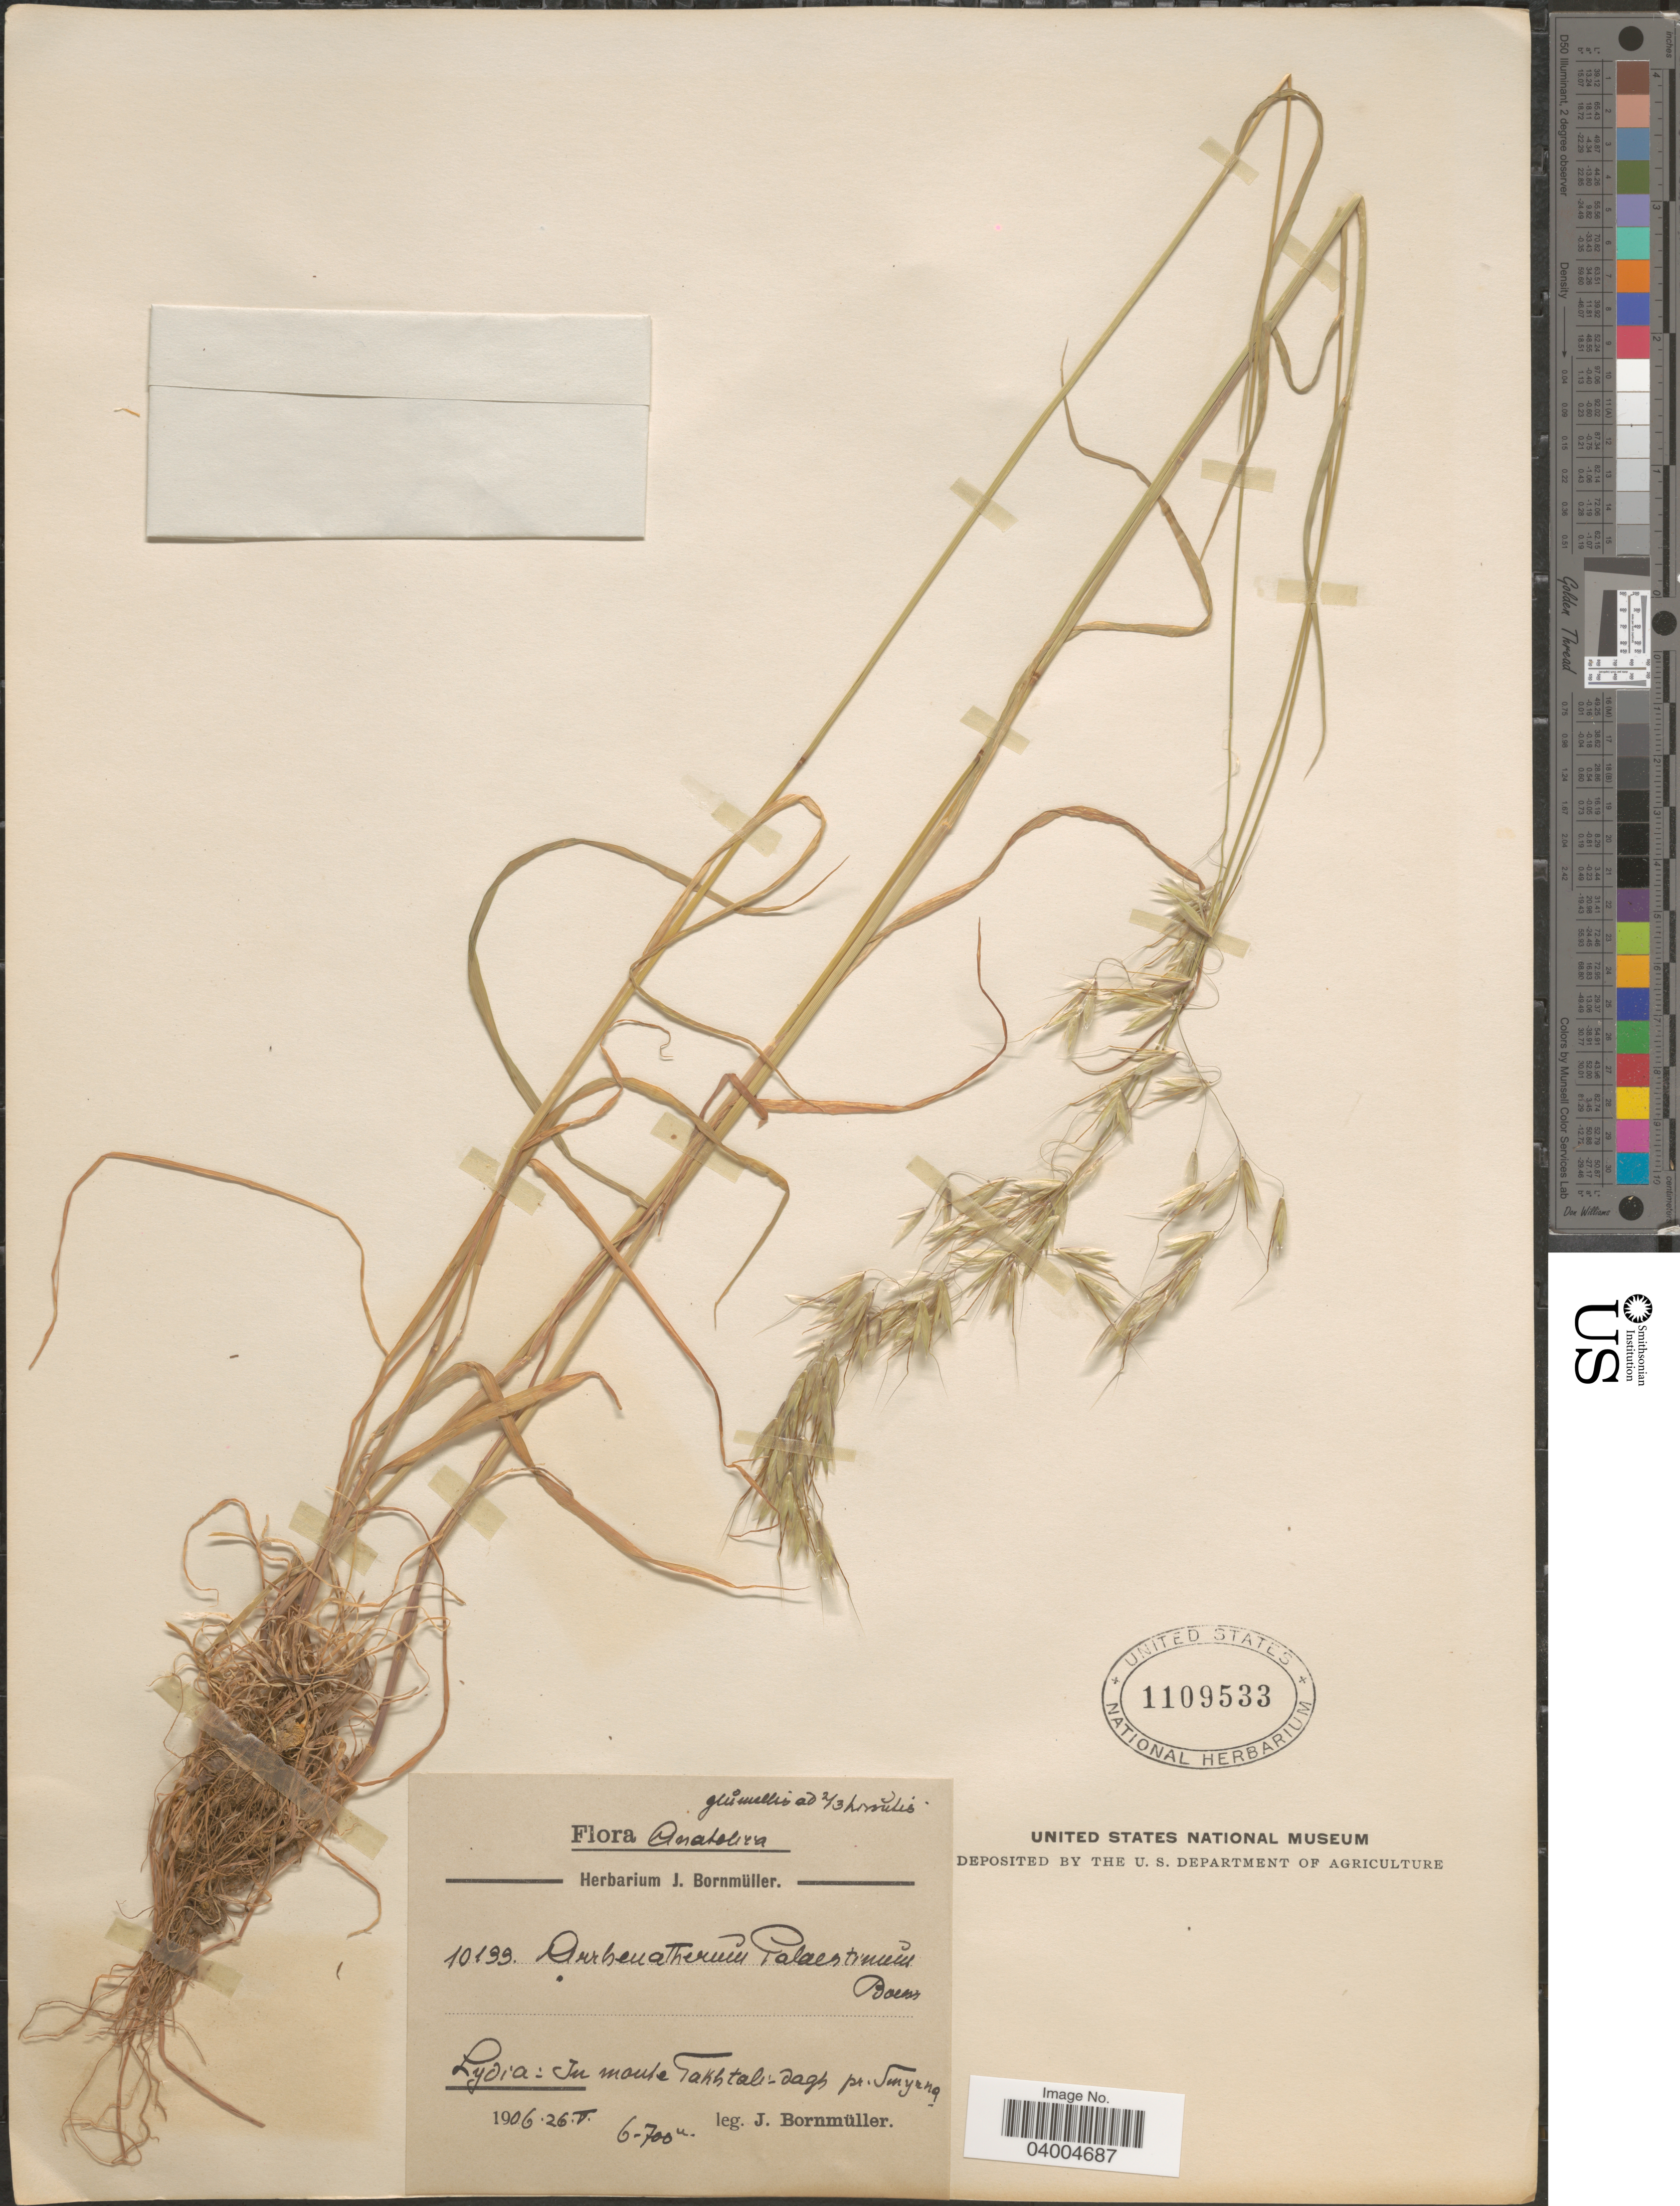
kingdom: Plantae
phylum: Tracheophyta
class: Liliopsida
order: Poales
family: Poaceae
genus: Arrhenatherum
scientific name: Arrhenatherum palaestenum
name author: Boiss.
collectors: J. Bornmüller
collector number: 10133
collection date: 1906-05-26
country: Turkey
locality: Anatolica. Lydia: In monte Takhtali-dagh pr. Smyrna.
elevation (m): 600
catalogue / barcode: US 1109533